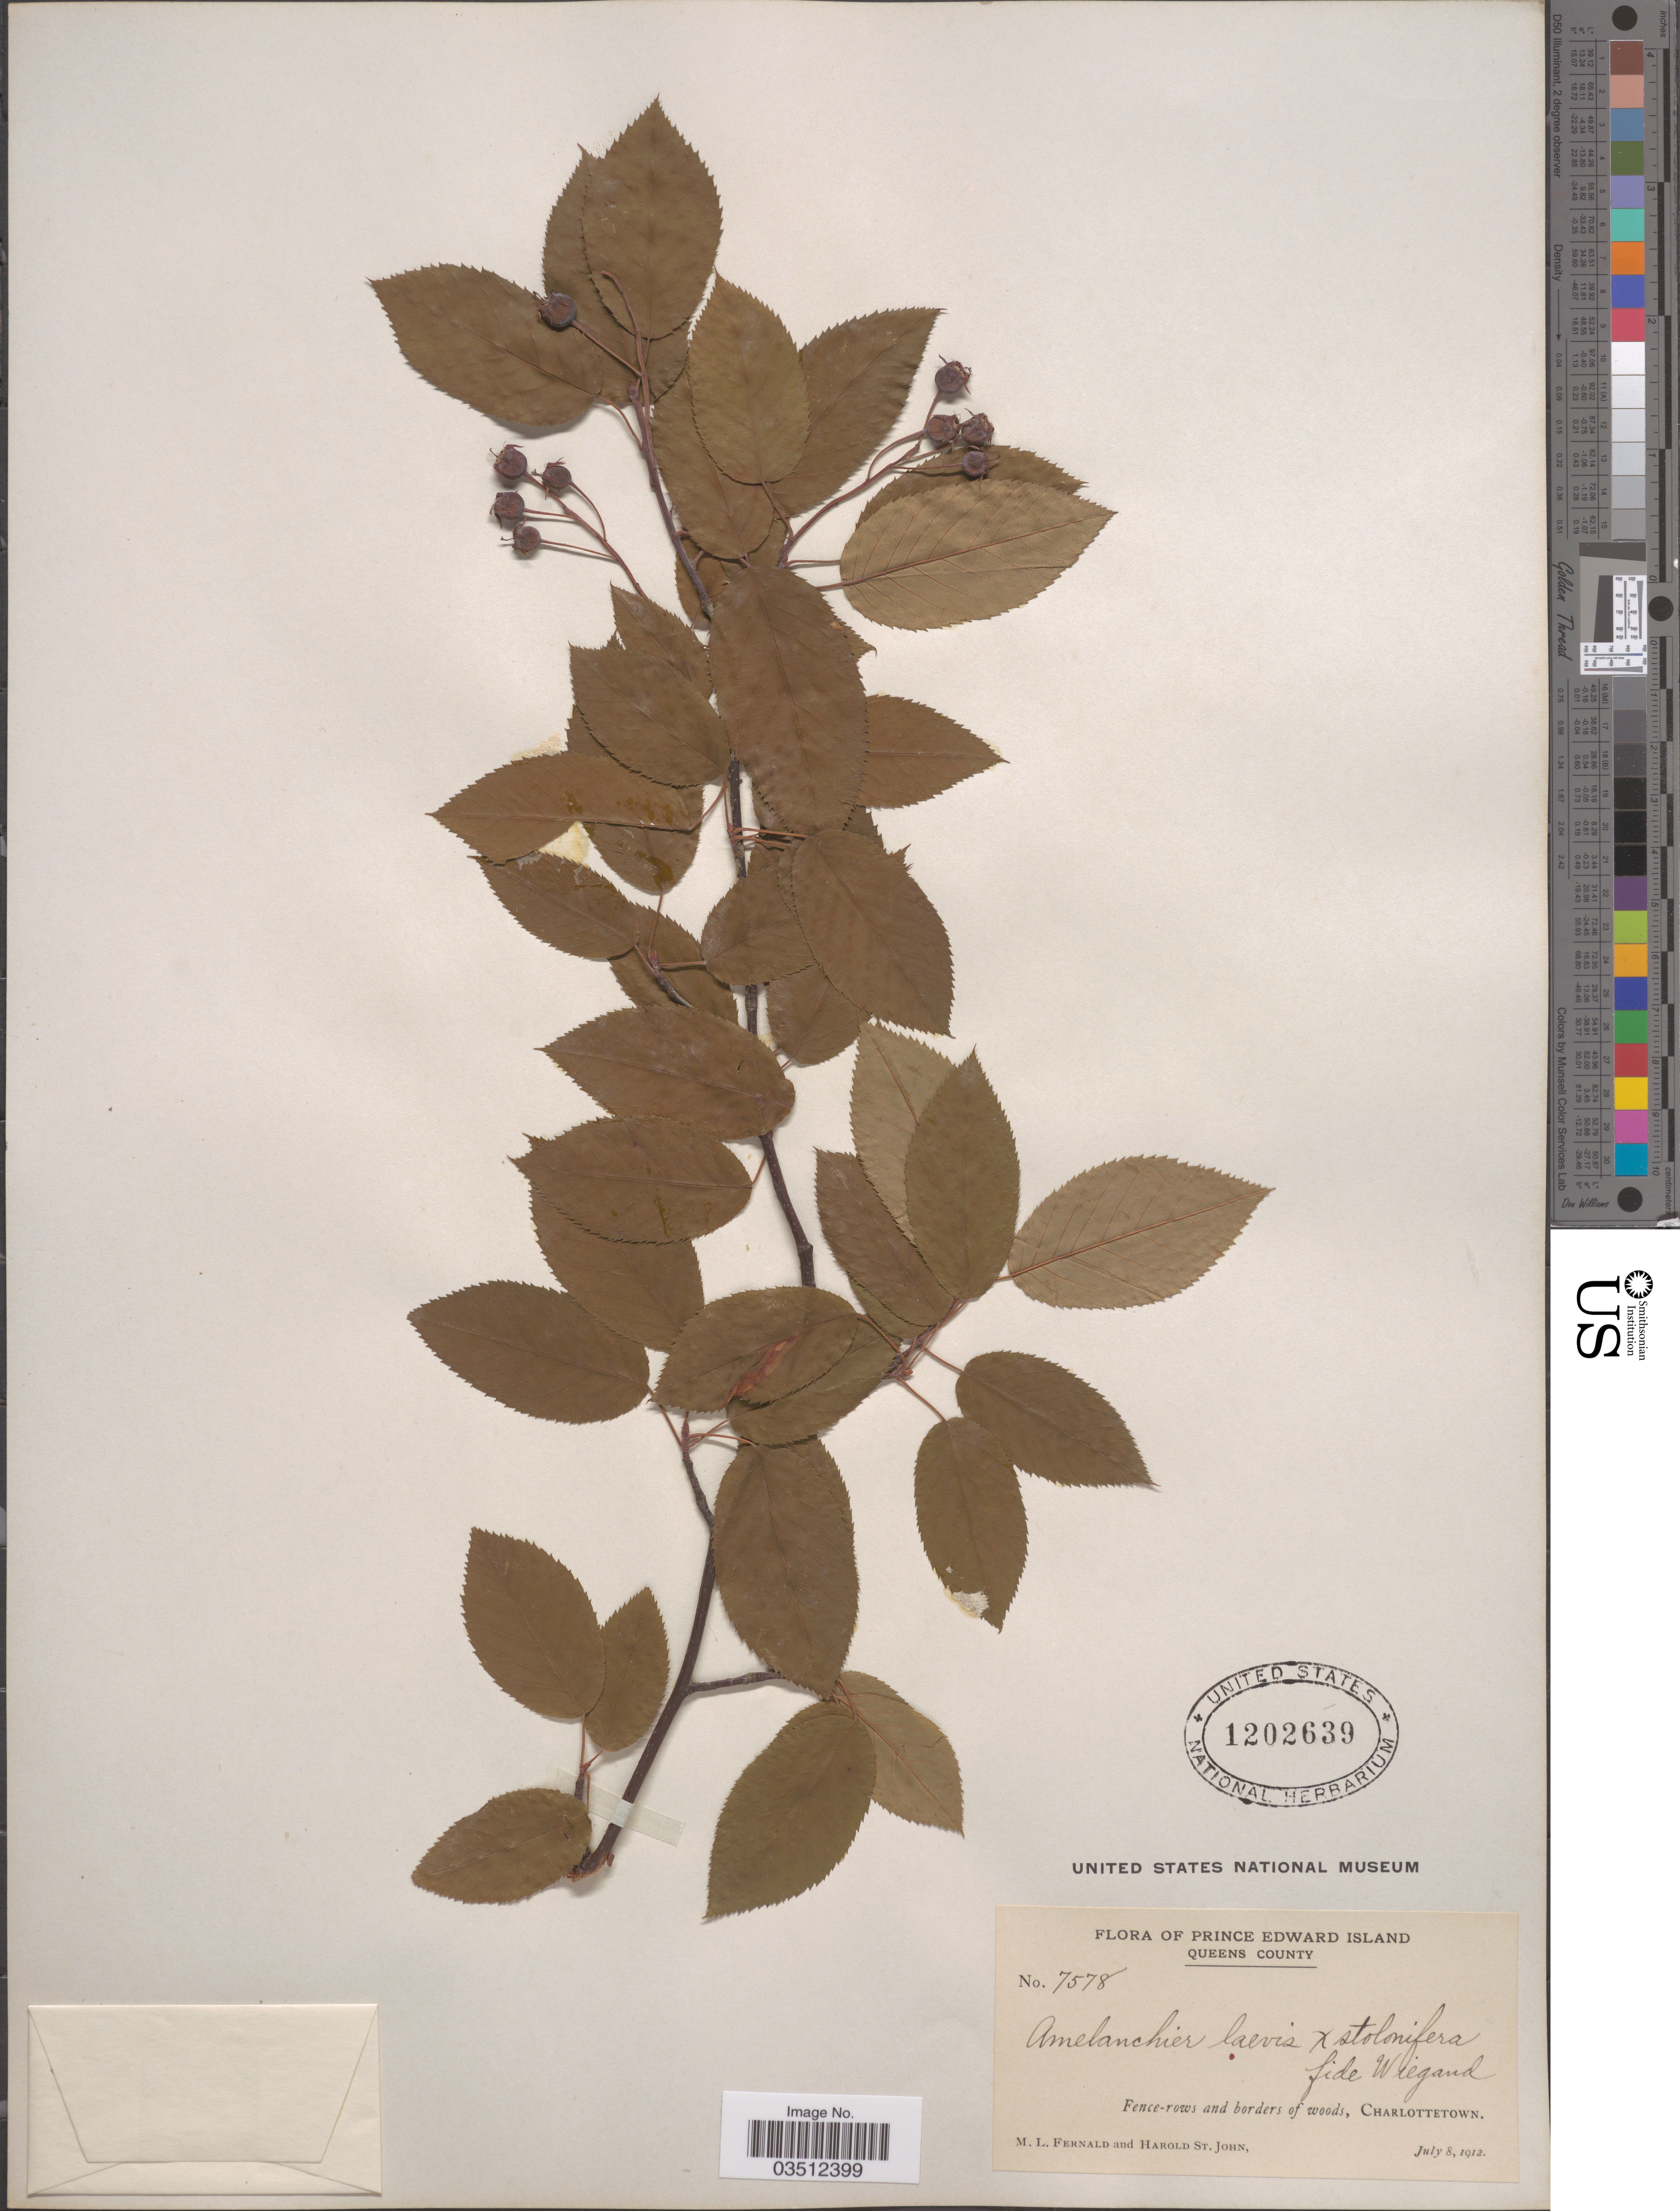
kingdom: Plantae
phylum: Tracheophyta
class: Magnoliopsida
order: Rosales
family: Rosaceae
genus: Amelanchier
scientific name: Amelanchier laevis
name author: Wiegand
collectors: M. L. Fernald & H. St. John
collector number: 7578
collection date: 1912-07-08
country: Canada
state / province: Prince Edward Island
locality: Queens County. Fence-rows and borders of woods, Charlottetown.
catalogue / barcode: US 1202639